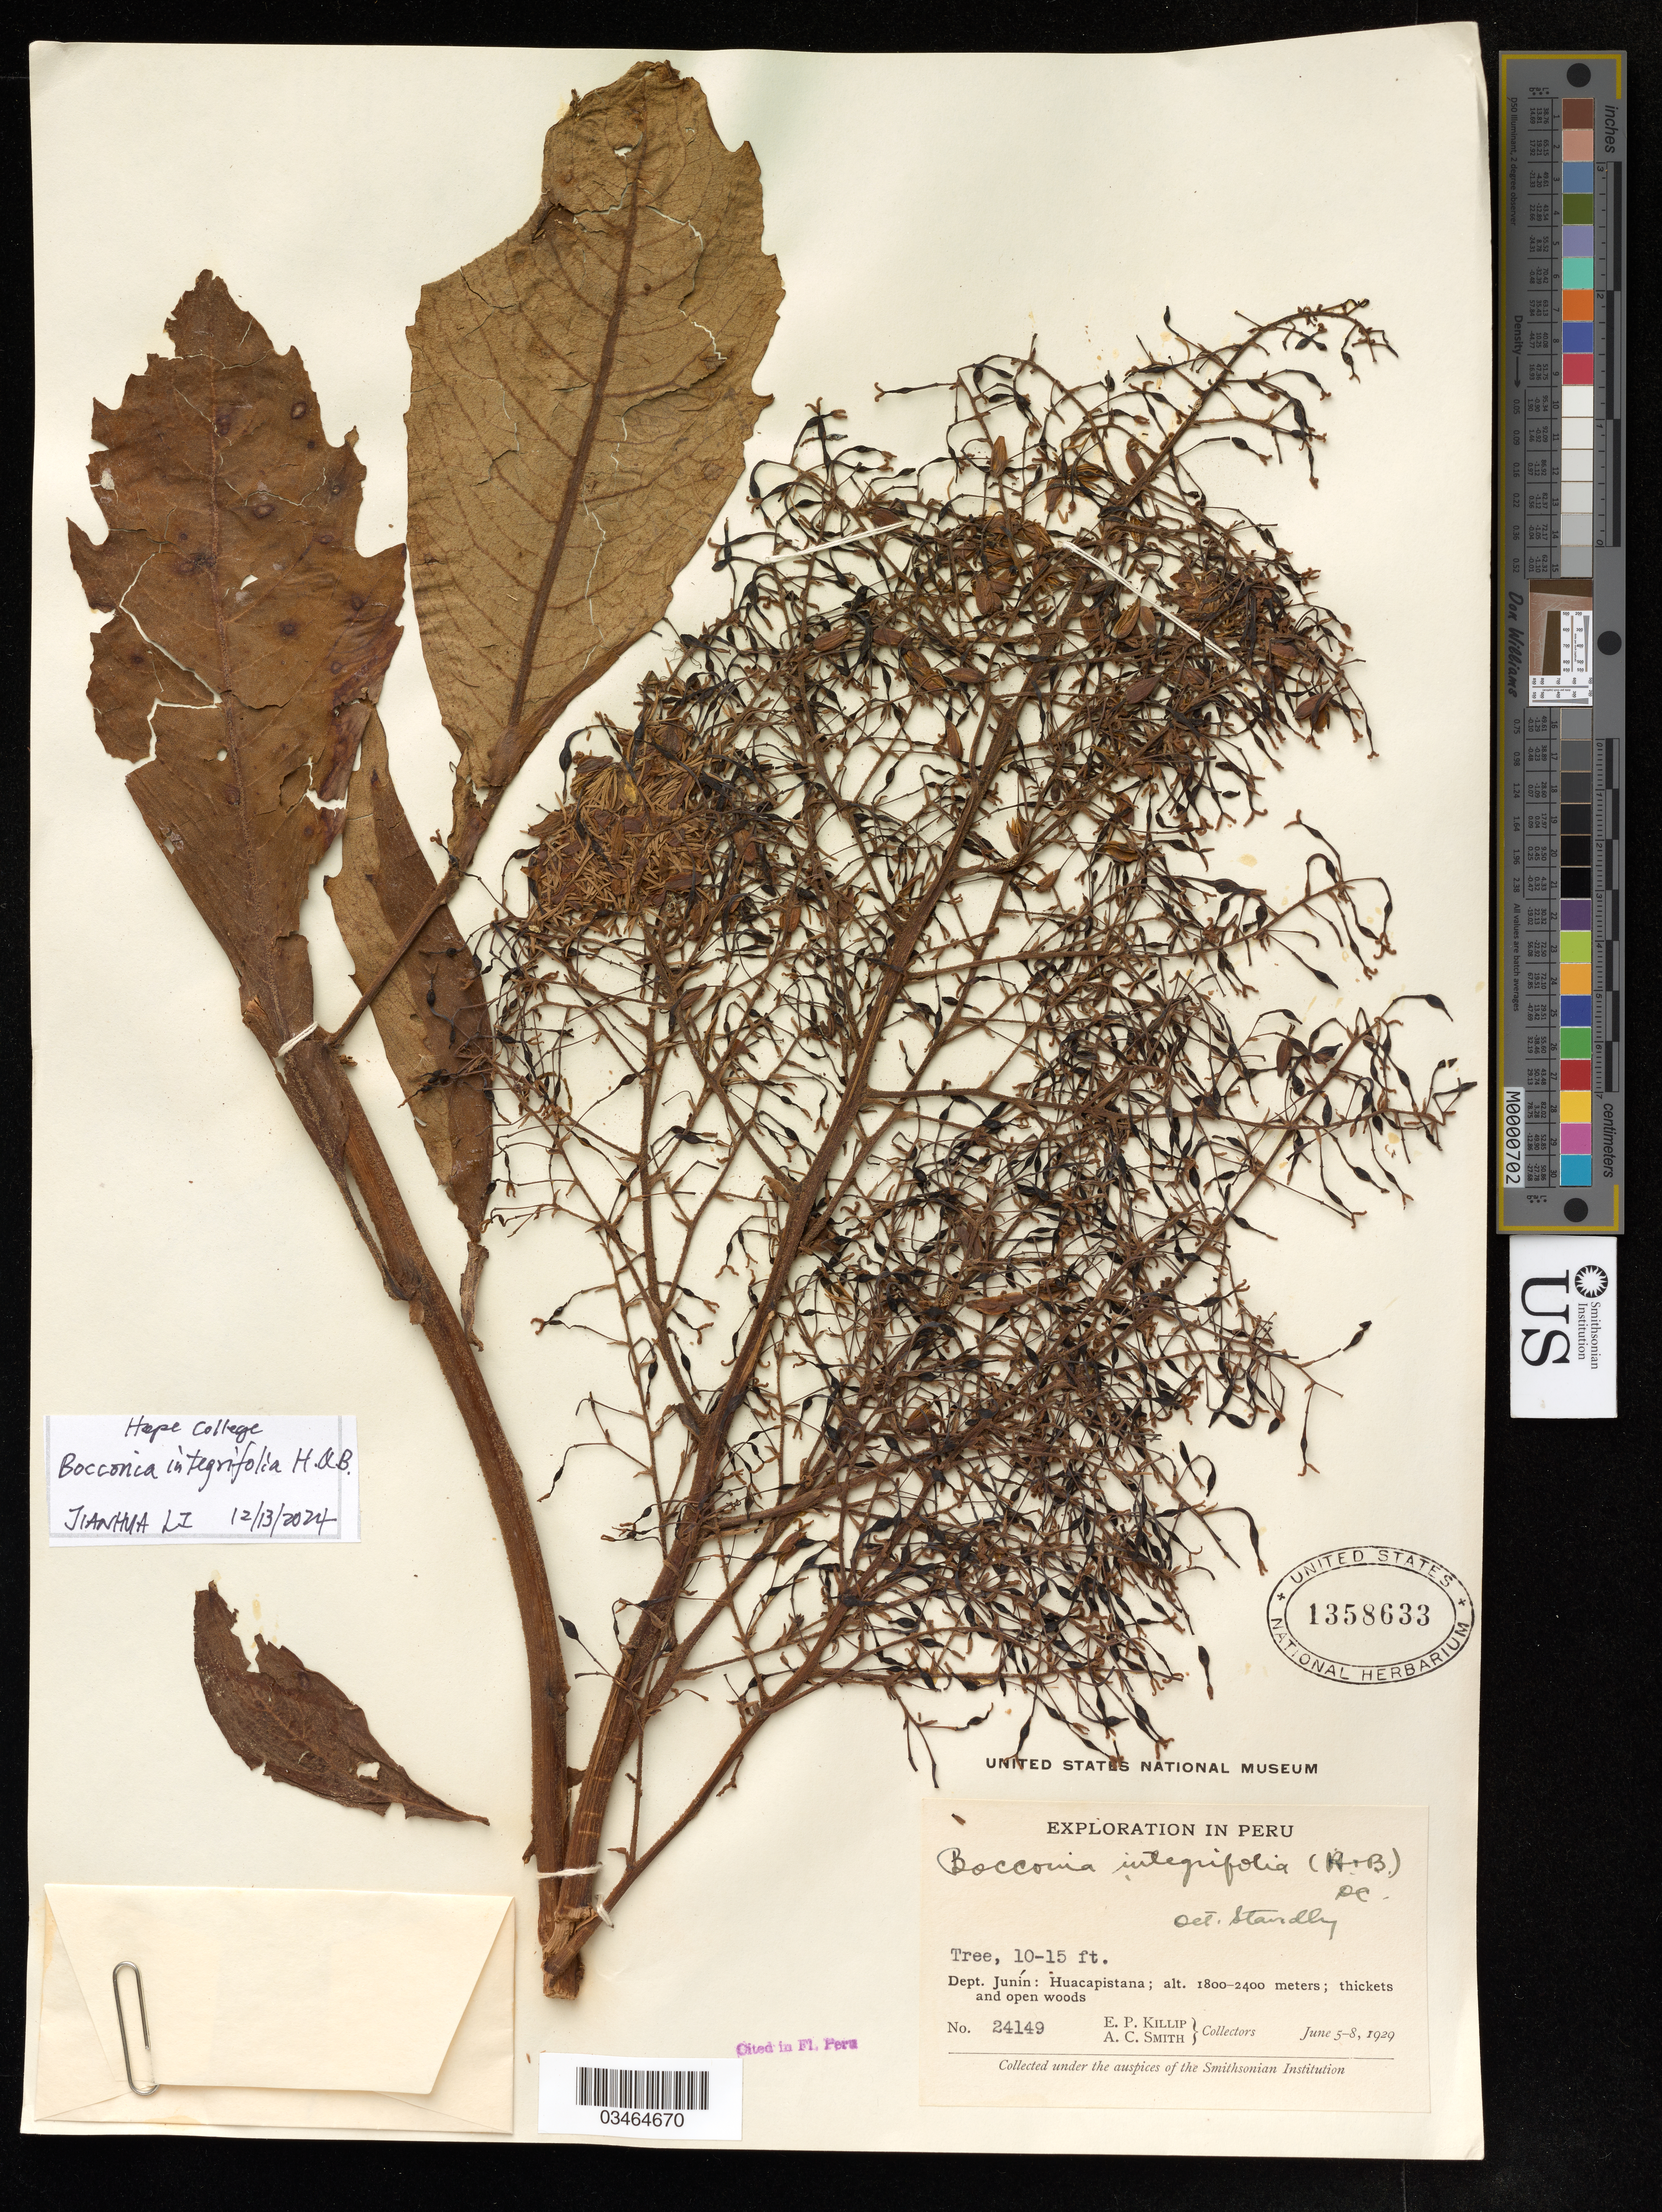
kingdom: Plantae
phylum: Tracheophyta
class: Magnoliopsida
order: Ranunculales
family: Papaveraceae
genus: Bocconia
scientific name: Bocconia integrifolia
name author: Bonpl.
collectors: E. P. Killip & A. C. Smith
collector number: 24149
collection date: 1929-06-05/1929-06-08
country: Peru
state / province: Junin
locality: Dept. Junin: Huacapistana.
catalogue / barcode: US 1358633